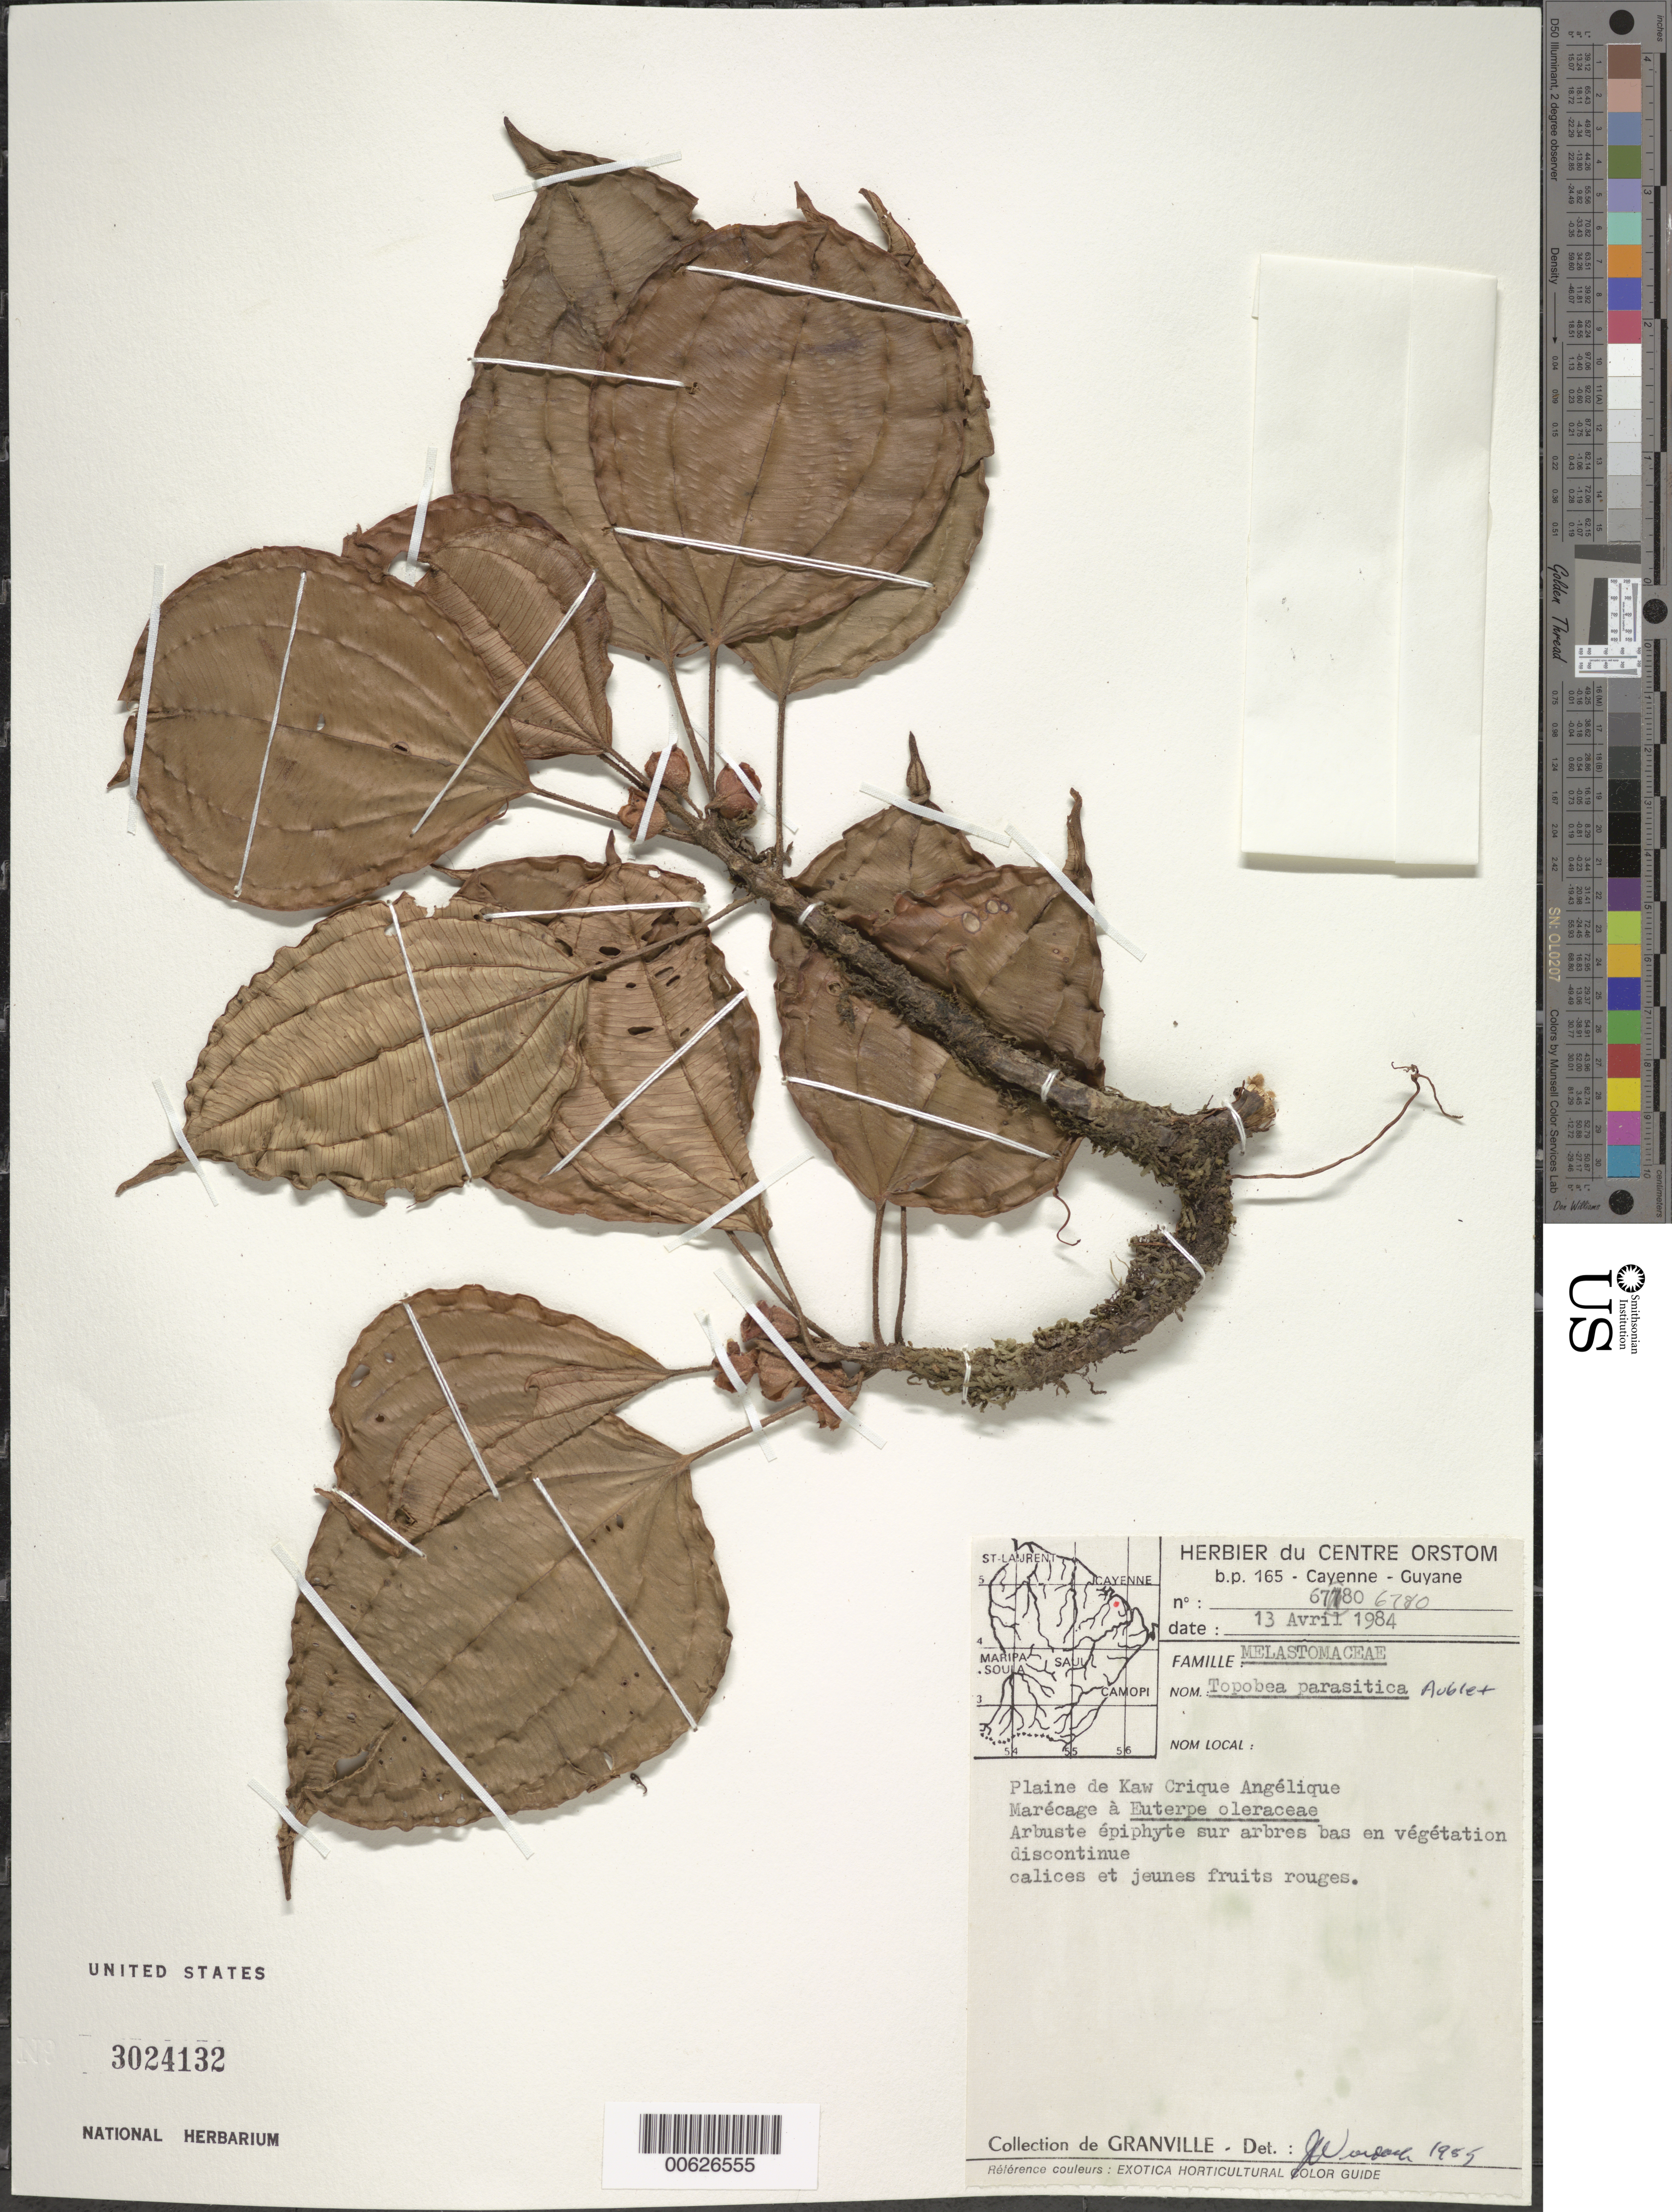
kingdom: Plantae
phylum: Tracheophyta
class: Magnoliopsida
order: Myrtales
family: Melastomataceae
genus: Topobea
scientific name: Topobea parasitica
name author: Aubl.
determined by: Wurdack, John J., (US), US (UNITED STATES)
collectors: J.-J. de Granville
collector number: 6780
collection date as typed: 13-Apr-84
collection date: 1984-04-13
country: French Guiana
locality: Crique Angélique, plaine de Kaw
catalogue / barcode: US 3024132